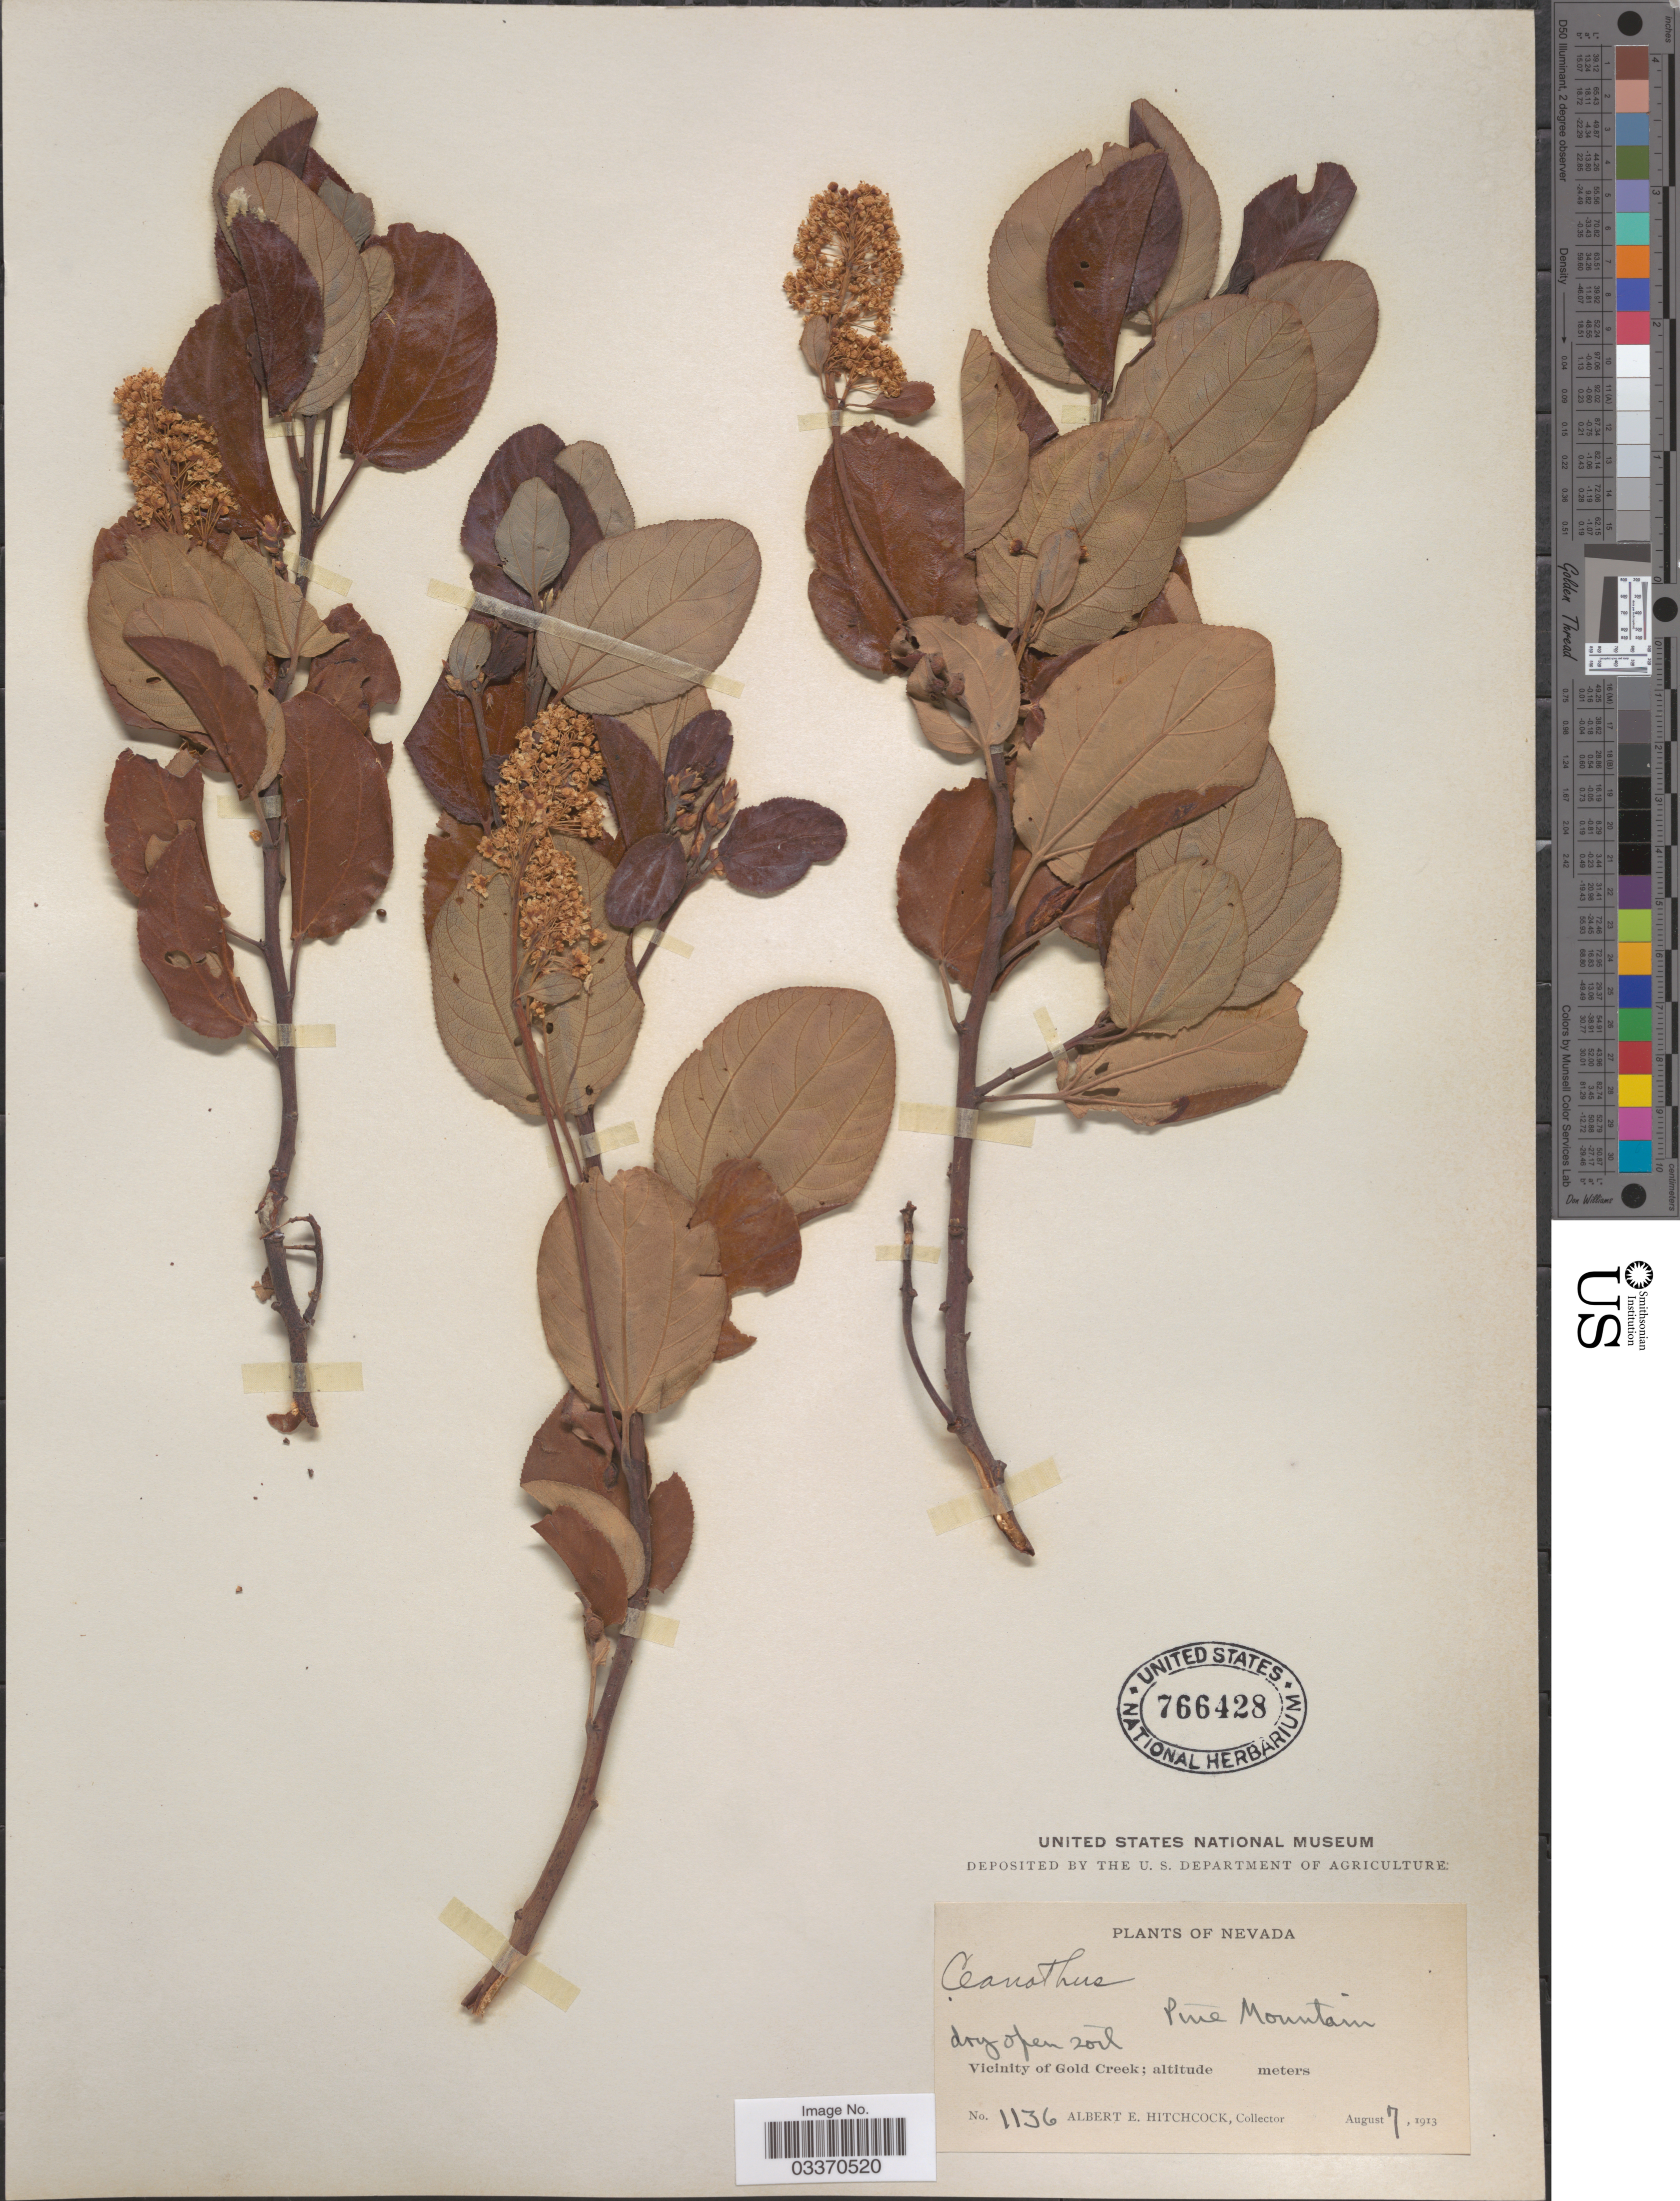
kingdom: Plantae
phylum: Tracheophyta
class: Magnoliopsida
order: Rosales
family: Rhamnaceae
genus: Ceanothus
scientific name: Ceanothus velutinus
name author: Douglas ex Hook.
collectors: A. Hitchcock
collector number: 1136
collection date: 1913-08-07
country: United States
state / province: Nevada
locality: Pine Mountain. Vicinity of Gold Creek.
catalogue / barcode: US 766428